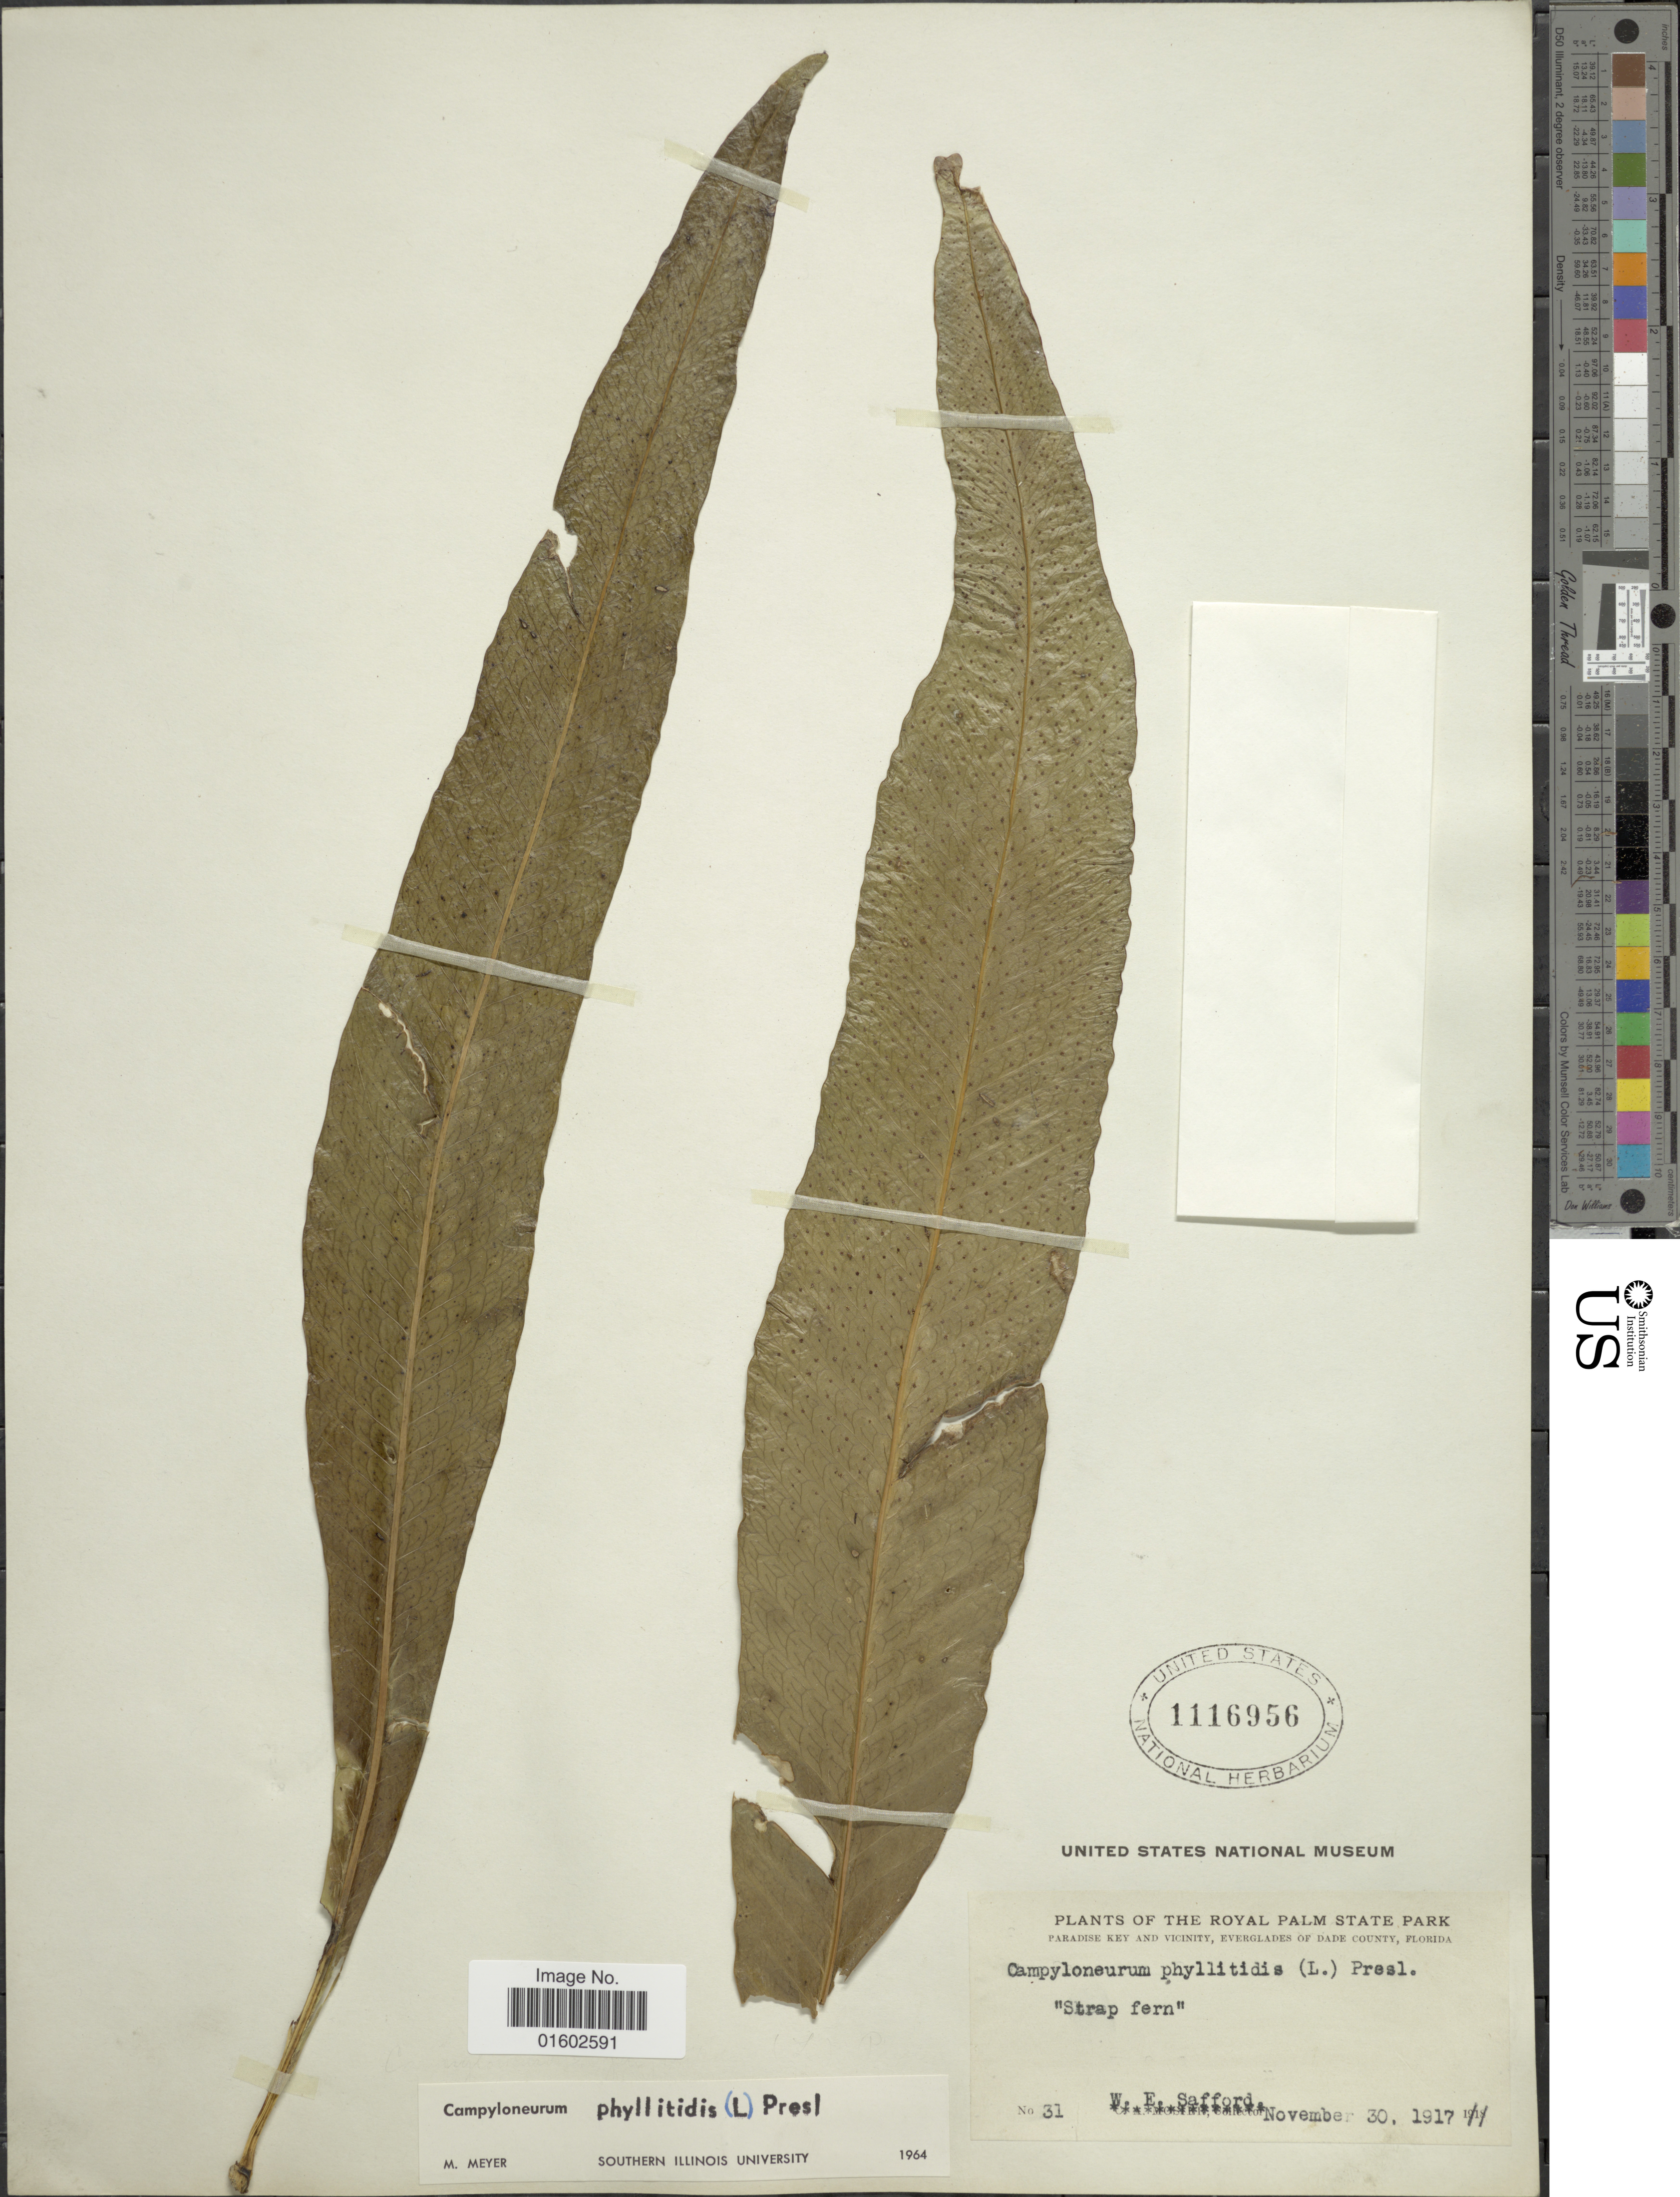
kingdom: Plantae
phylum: Tracheophyta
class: Polypodiopsida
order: Polypodiales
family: Polypodiaceae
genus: Campyloneurum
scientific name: Campyloneurum phyllitidis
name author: (L.) C. Presl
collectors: W. E. Safford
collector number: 31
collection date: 1917-11-30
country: United States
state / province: Florida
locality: The Royal Palm State Park, Paradise Key and Vicinity, Everglades of Dade County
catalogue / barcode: US 1116956